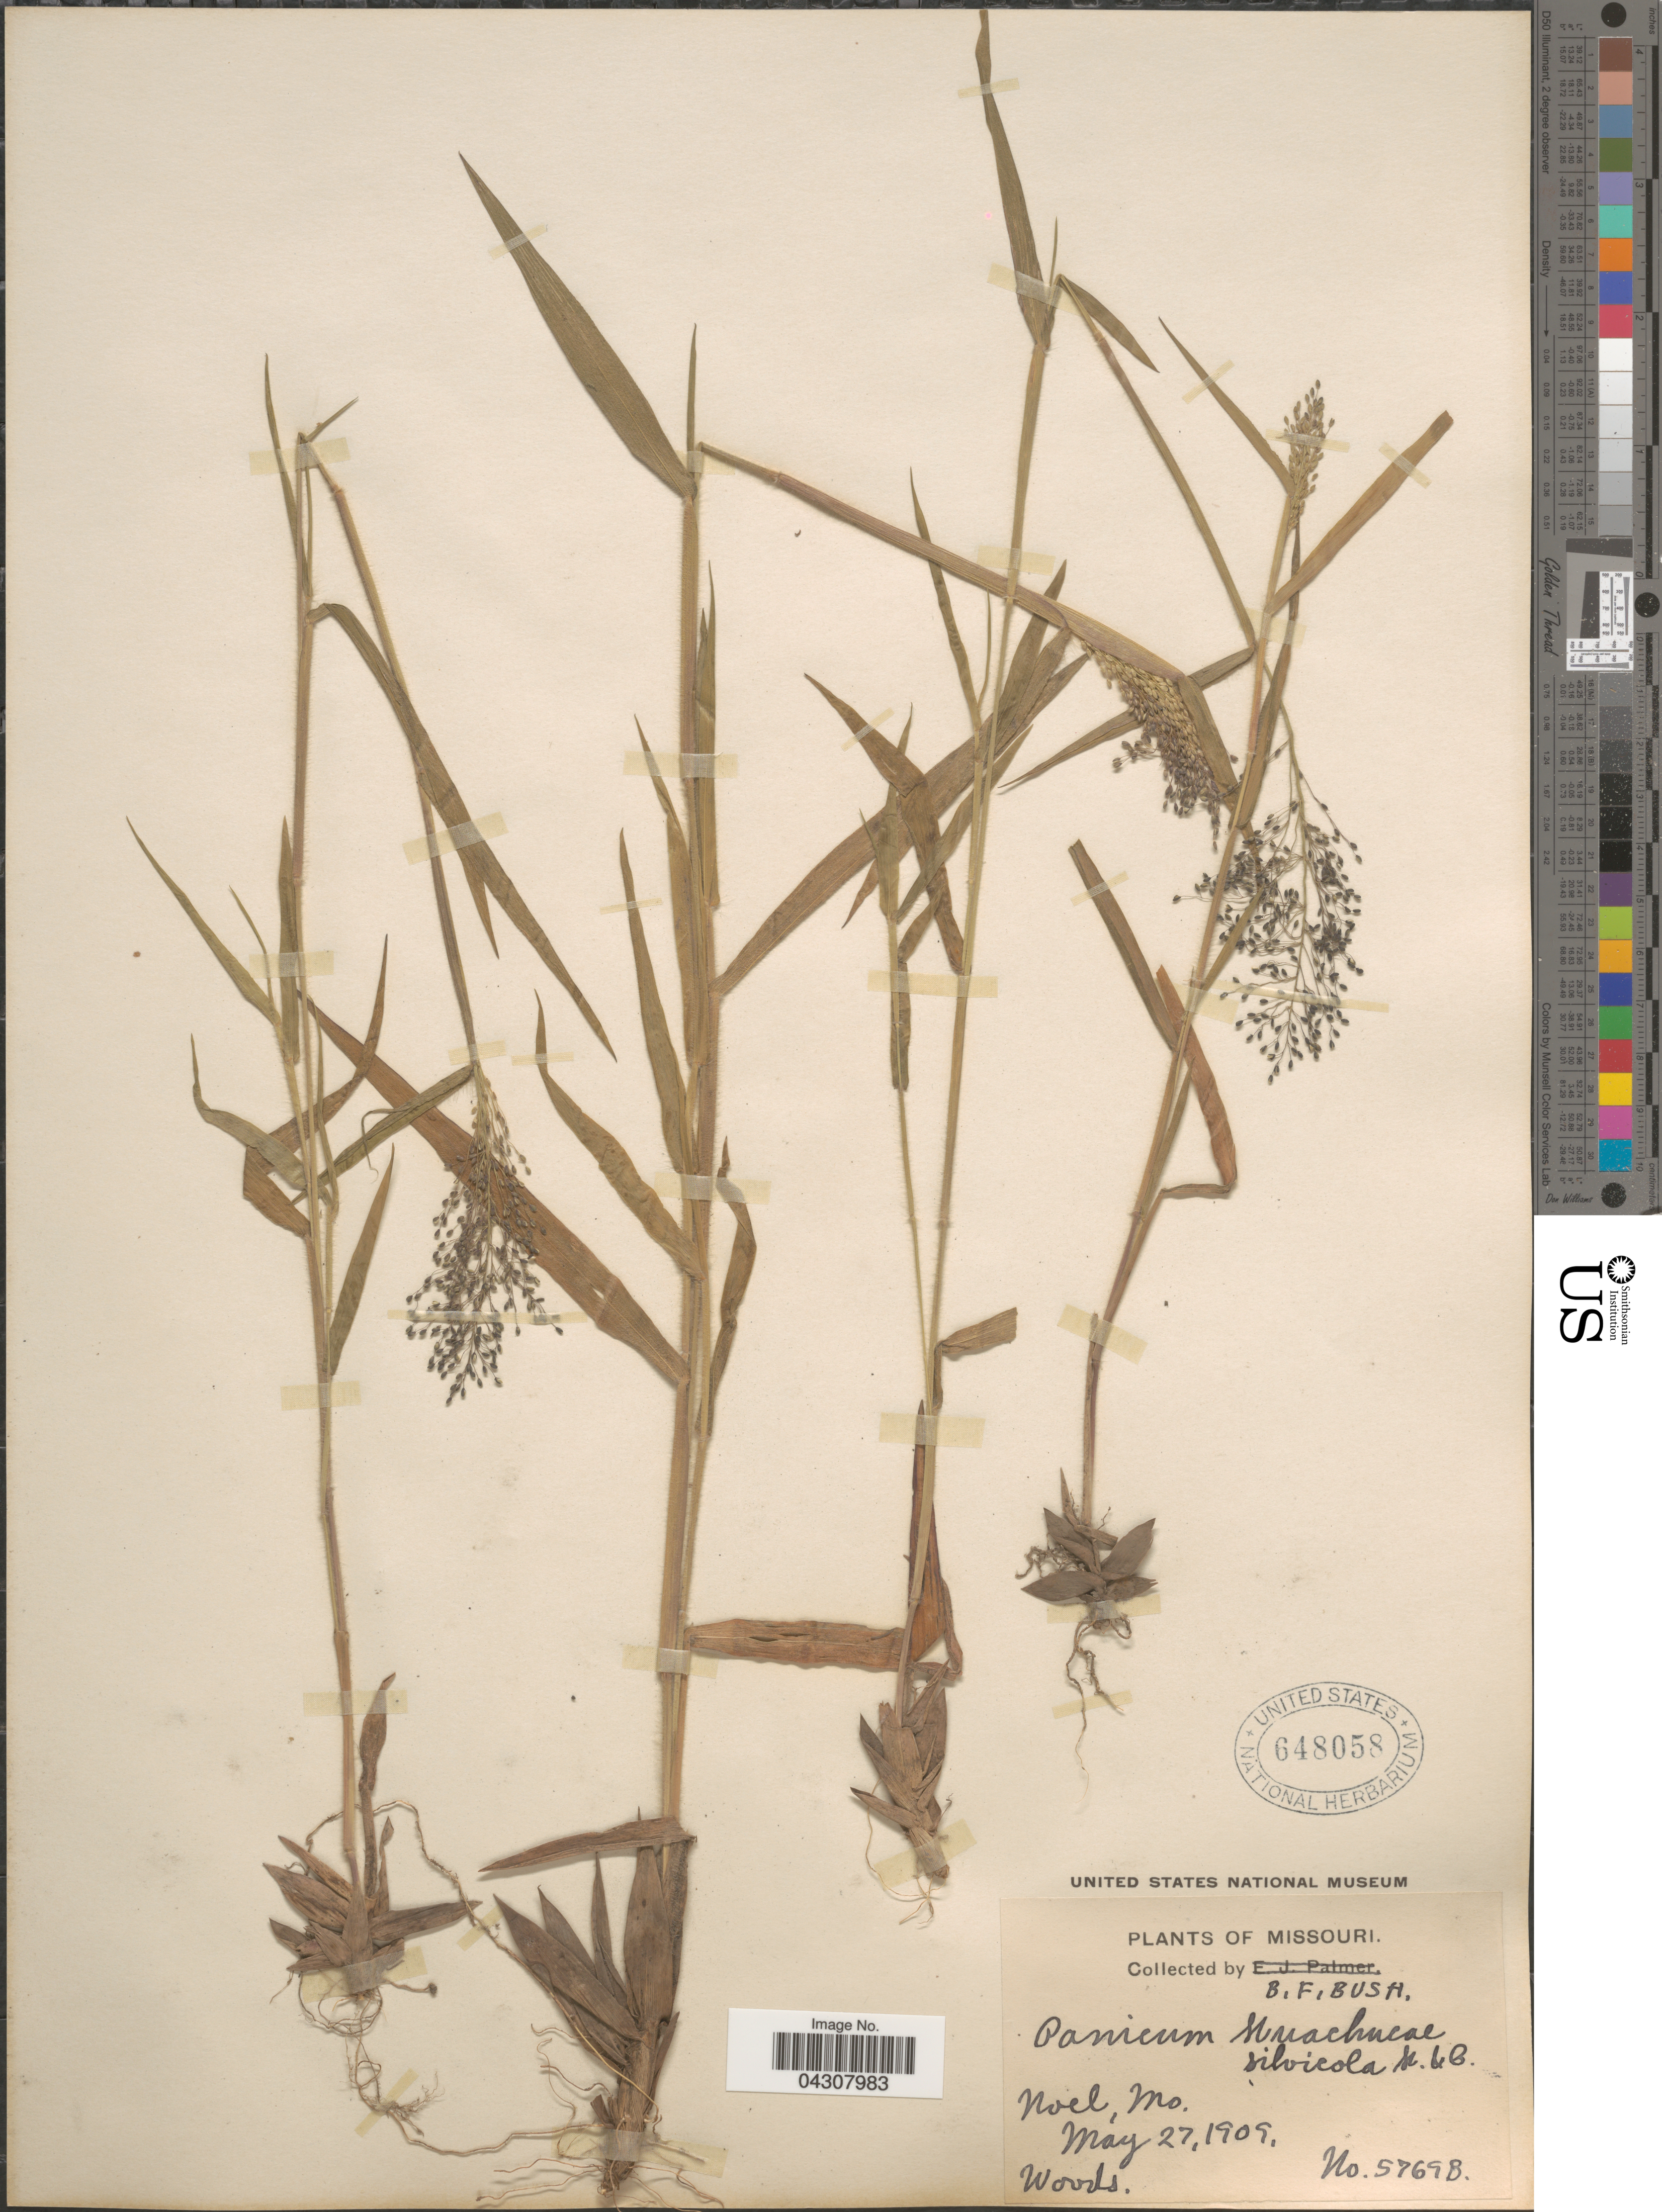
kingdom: Plantae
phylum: Tracheophyta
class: Liliopsida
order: Poales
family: Poaceae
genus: Dichanthelium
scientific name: Dichanthelium acuminatum var. acuminatum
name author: (Sw.) Gould & C.A. Clark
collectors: B. F. Bush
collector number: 57698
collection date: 1909-05-27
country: United States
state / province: Missouri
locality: Noel.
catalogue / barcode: US 648058